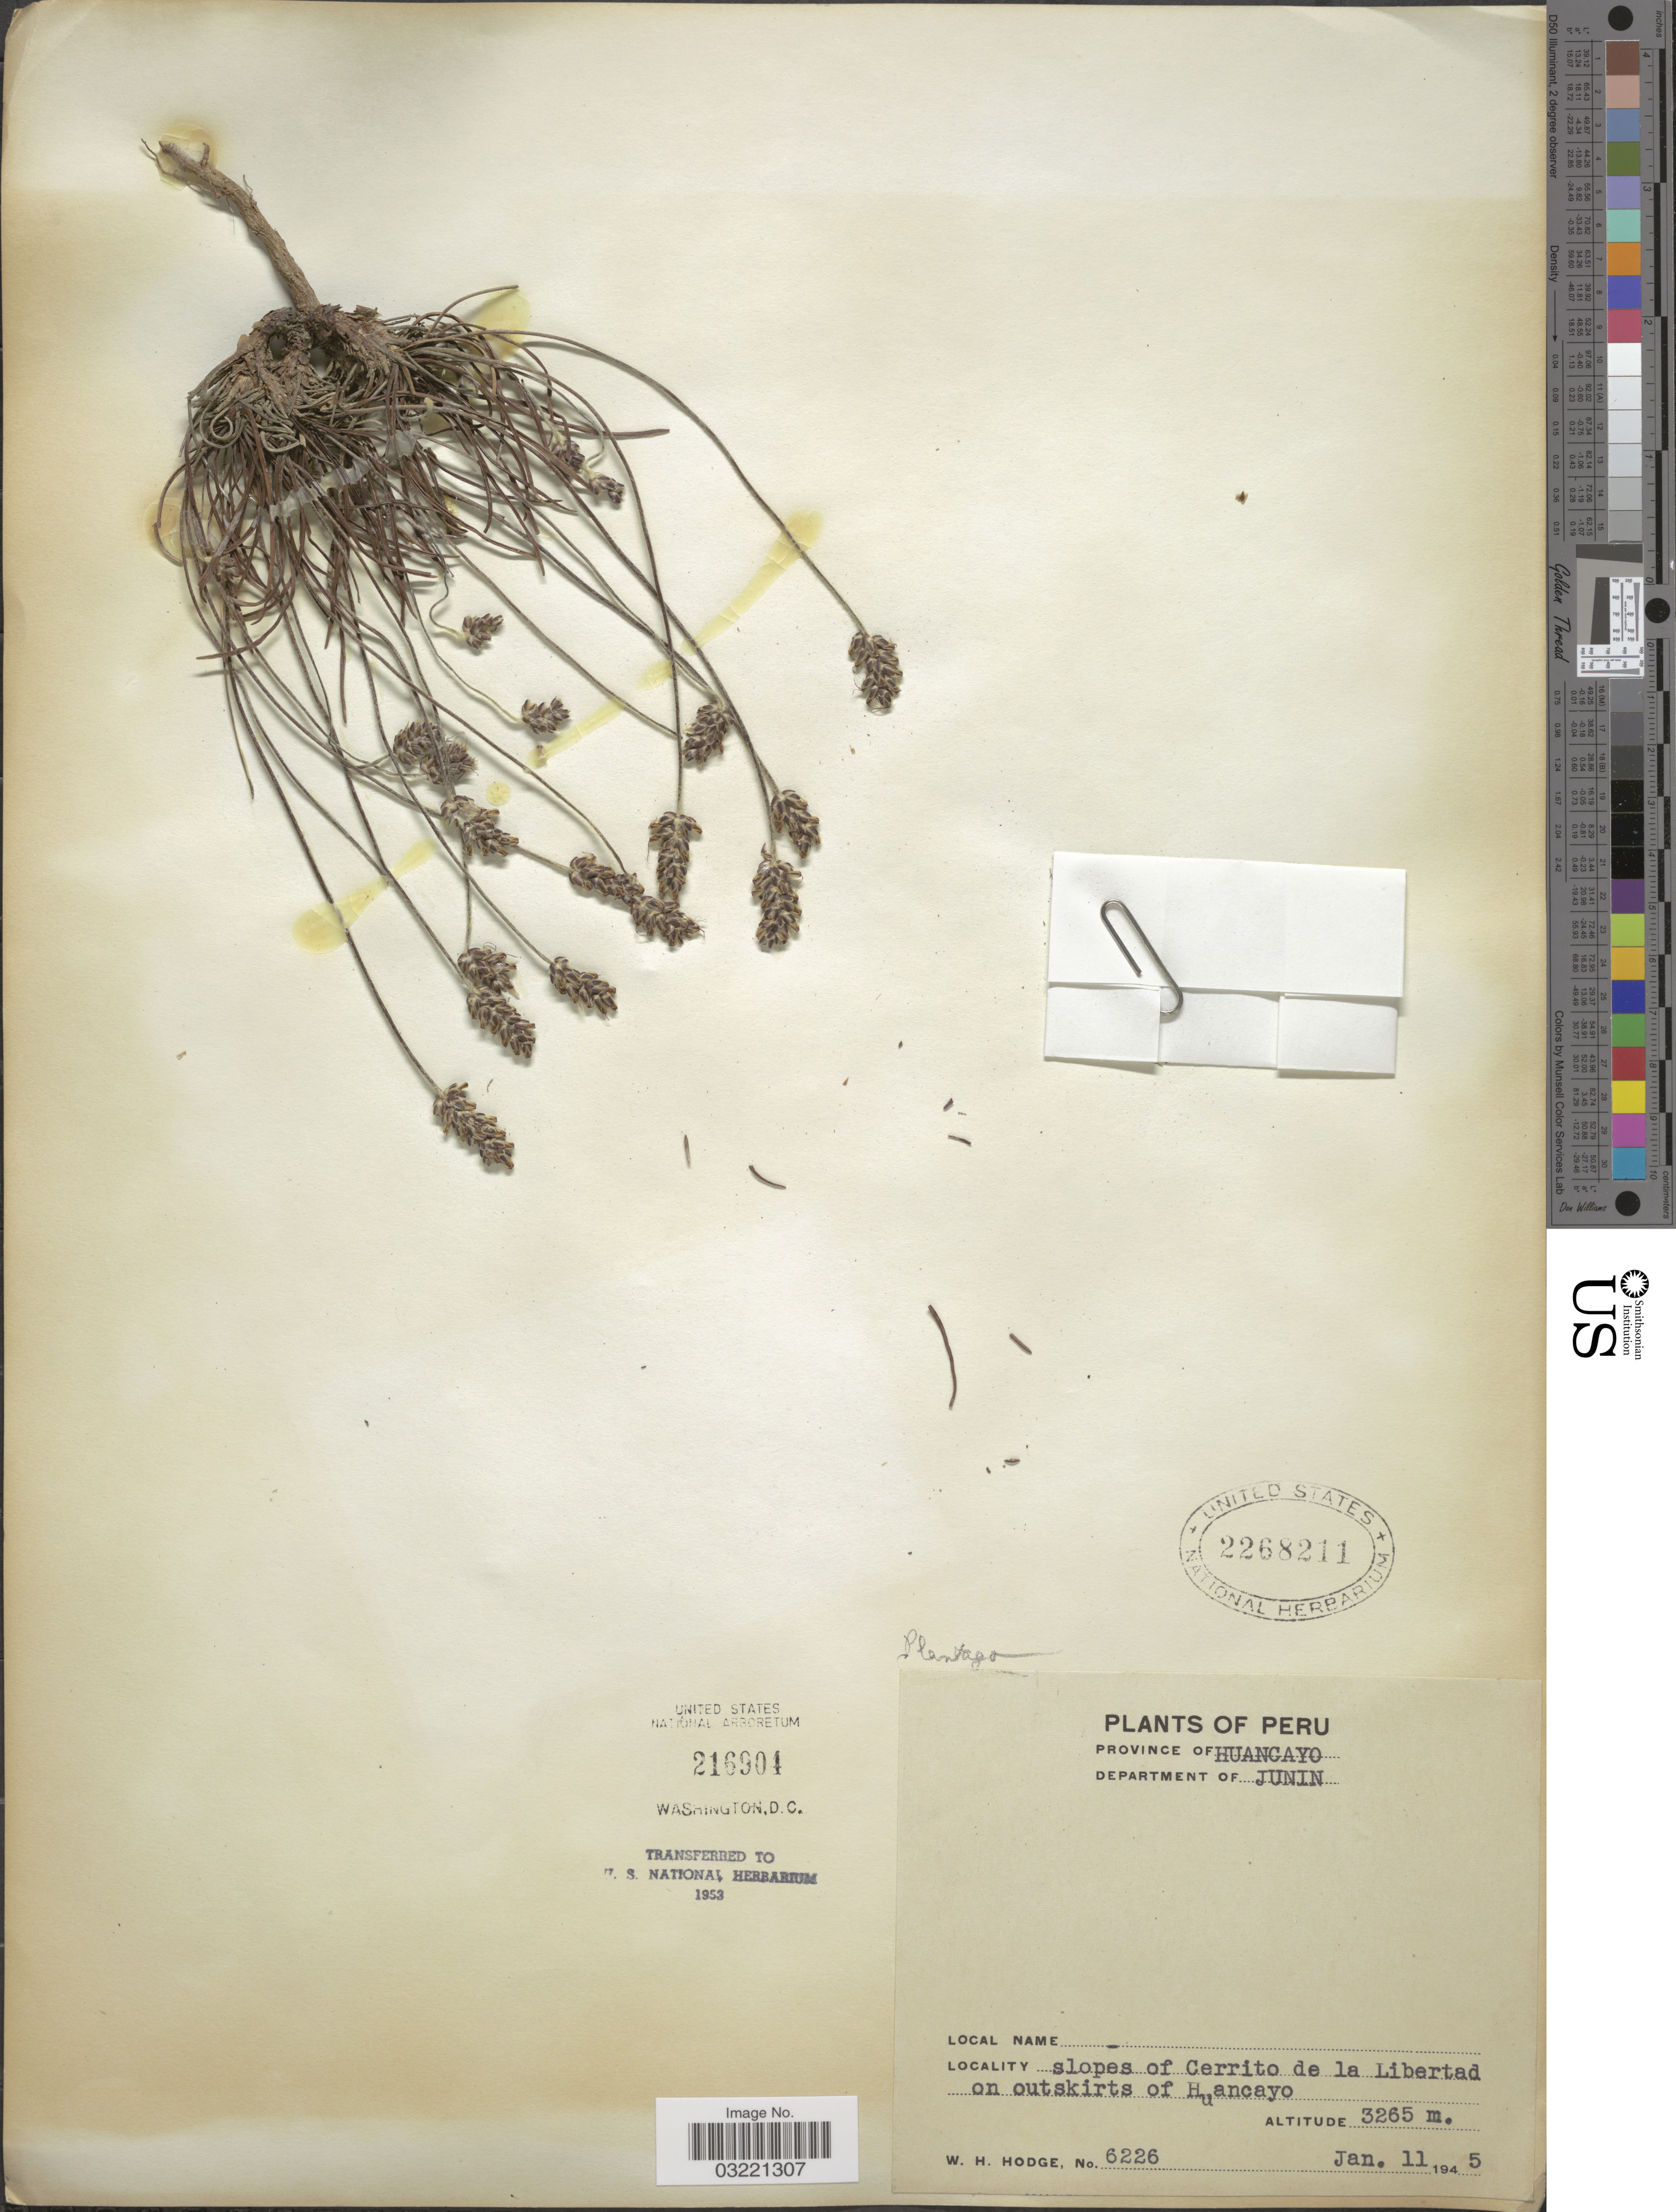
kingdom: Plantae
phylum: Tracheophyta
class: Magnoliopsida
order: Lamiales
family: Plantaginaceae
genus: Plantago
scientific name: Plantago sp.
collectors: W. Hodge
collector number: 6226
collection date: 1945-01-11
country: Peru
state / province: Junín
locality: Province of Huancayo, Department of Junin, slopes of Cerrito de la Libertad on outskirts of Huancayo.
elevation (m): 3265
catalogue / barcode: US 2268211